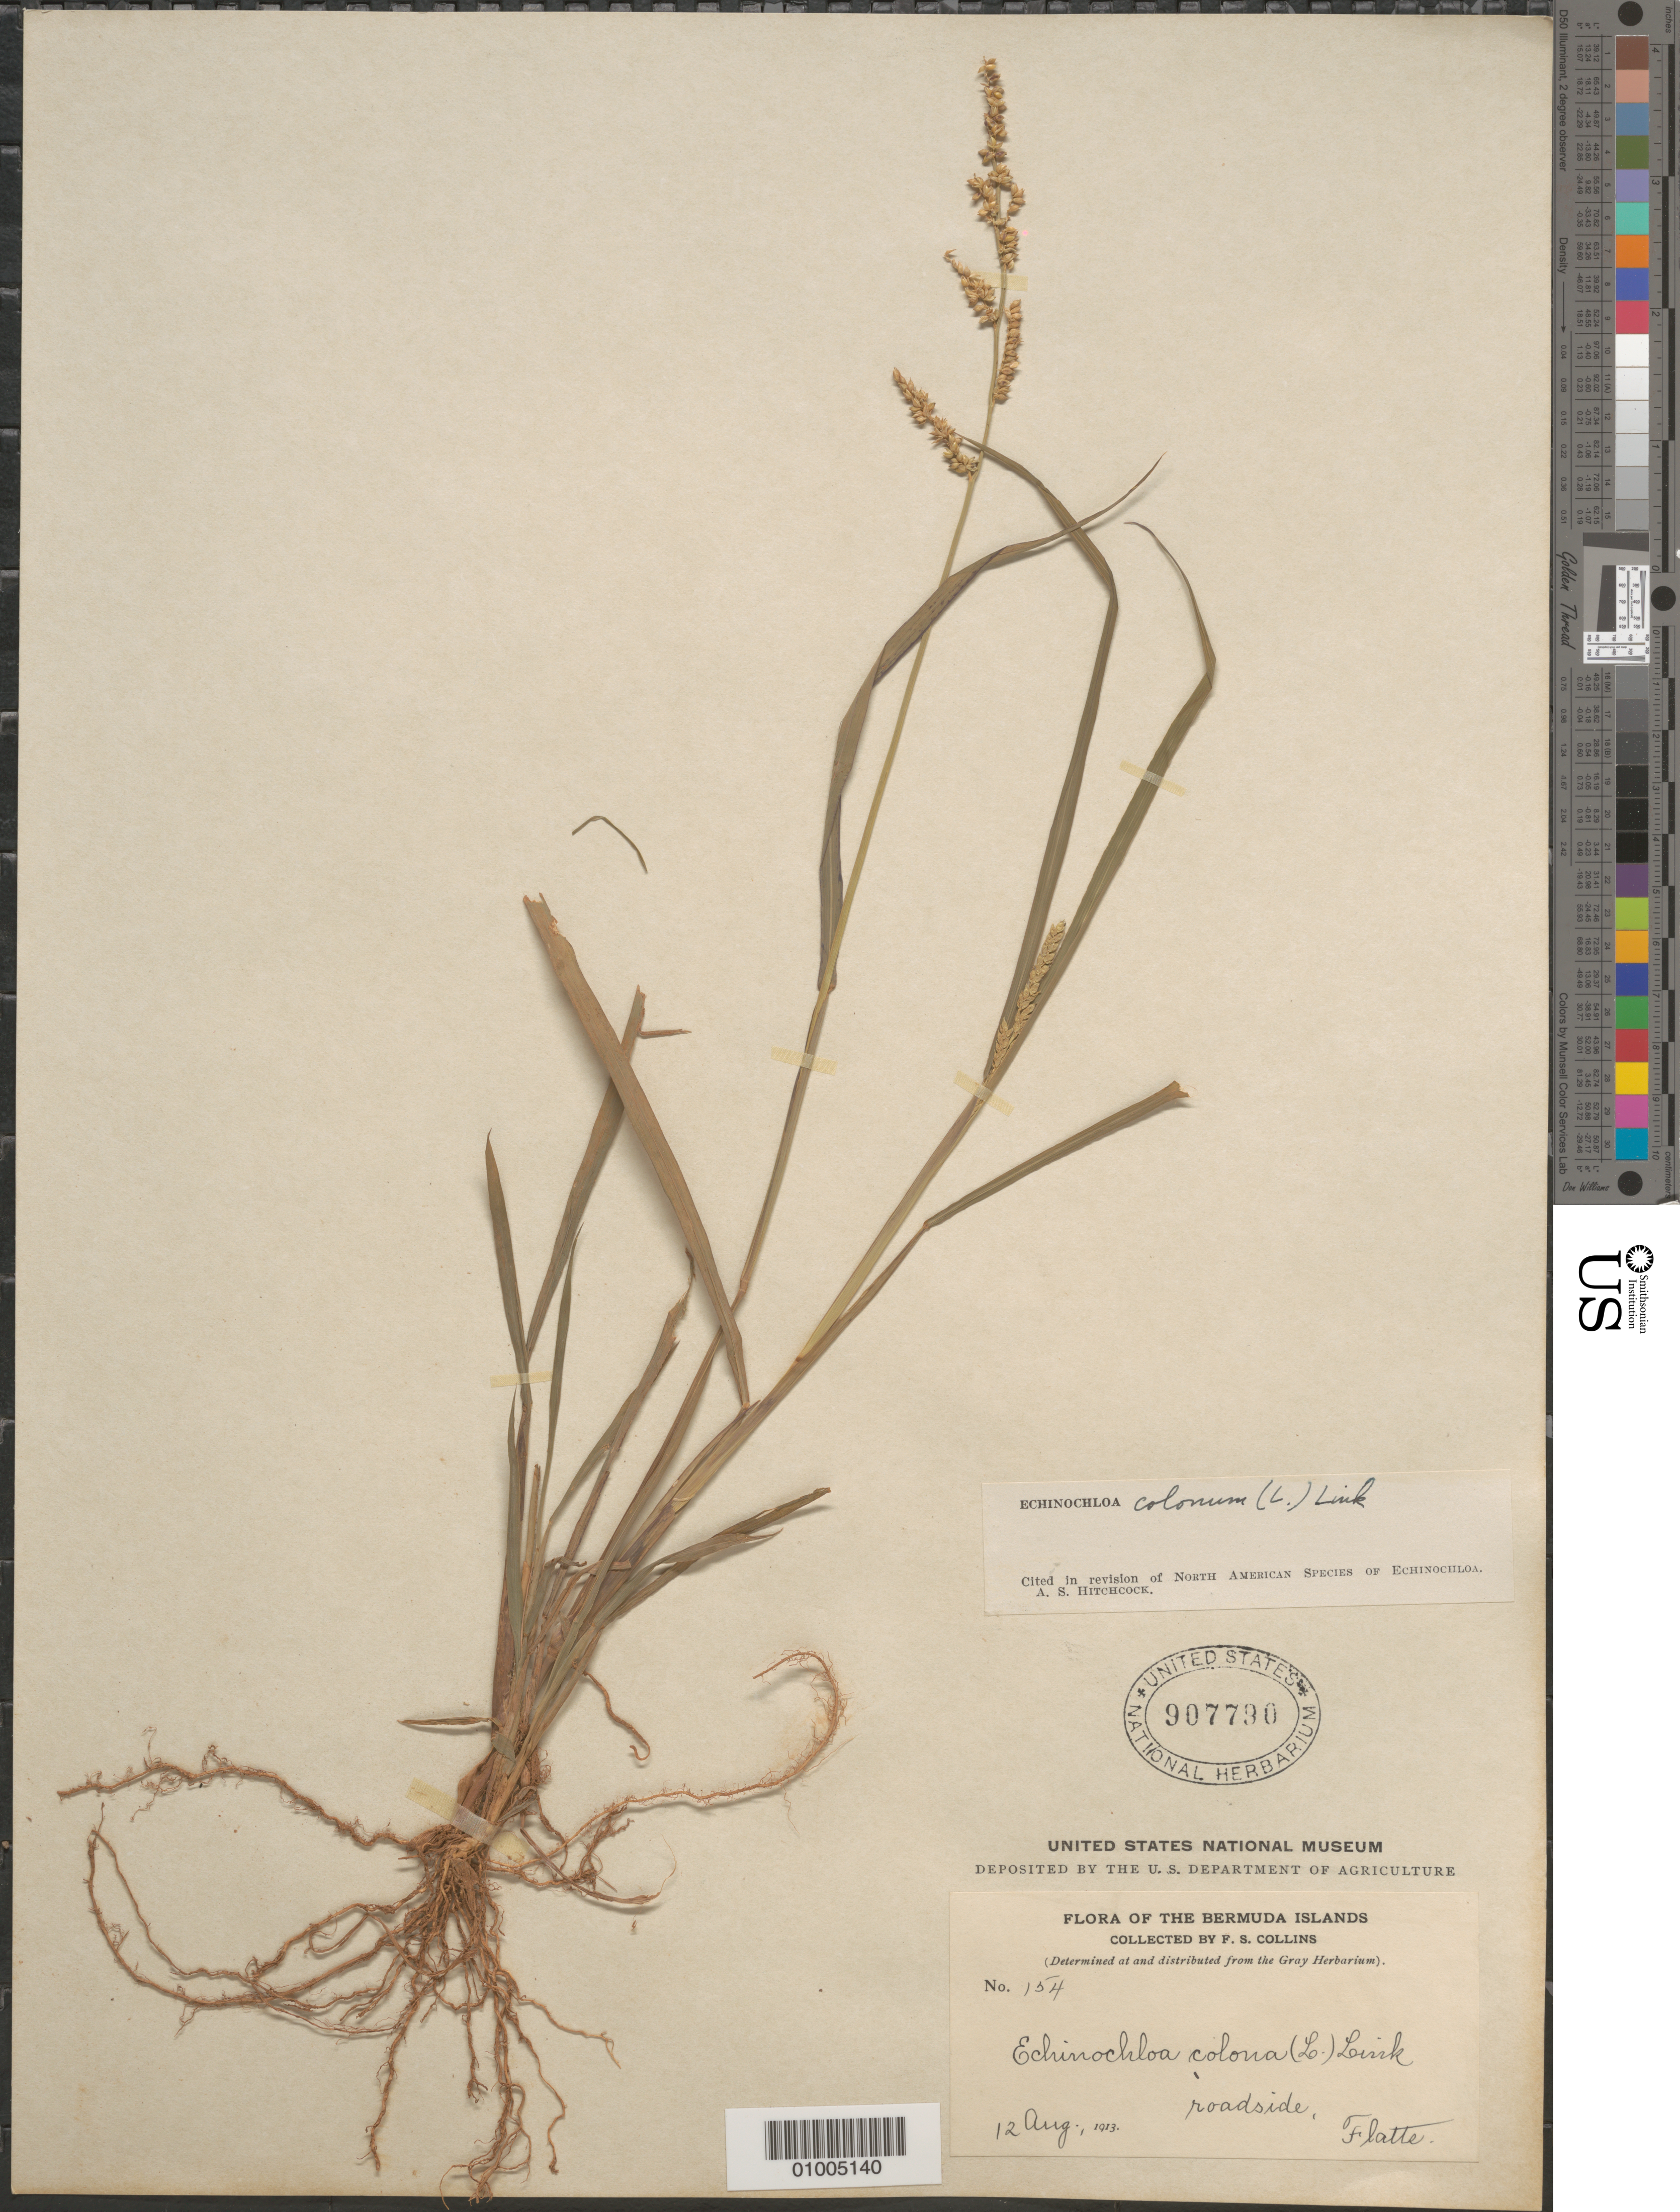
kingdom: Plantae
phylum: Tracheophyta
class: Liliopsida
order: Poales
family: Poaceae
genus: Echinochloa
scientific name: Echinochloa colona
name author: (L.) Link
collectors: F. Collins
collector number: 154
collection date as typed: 12 Aug 1913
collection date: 1913-08-12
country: Bermuda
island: Bermuda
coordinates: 0 N, 0 E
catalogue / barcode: US 907790